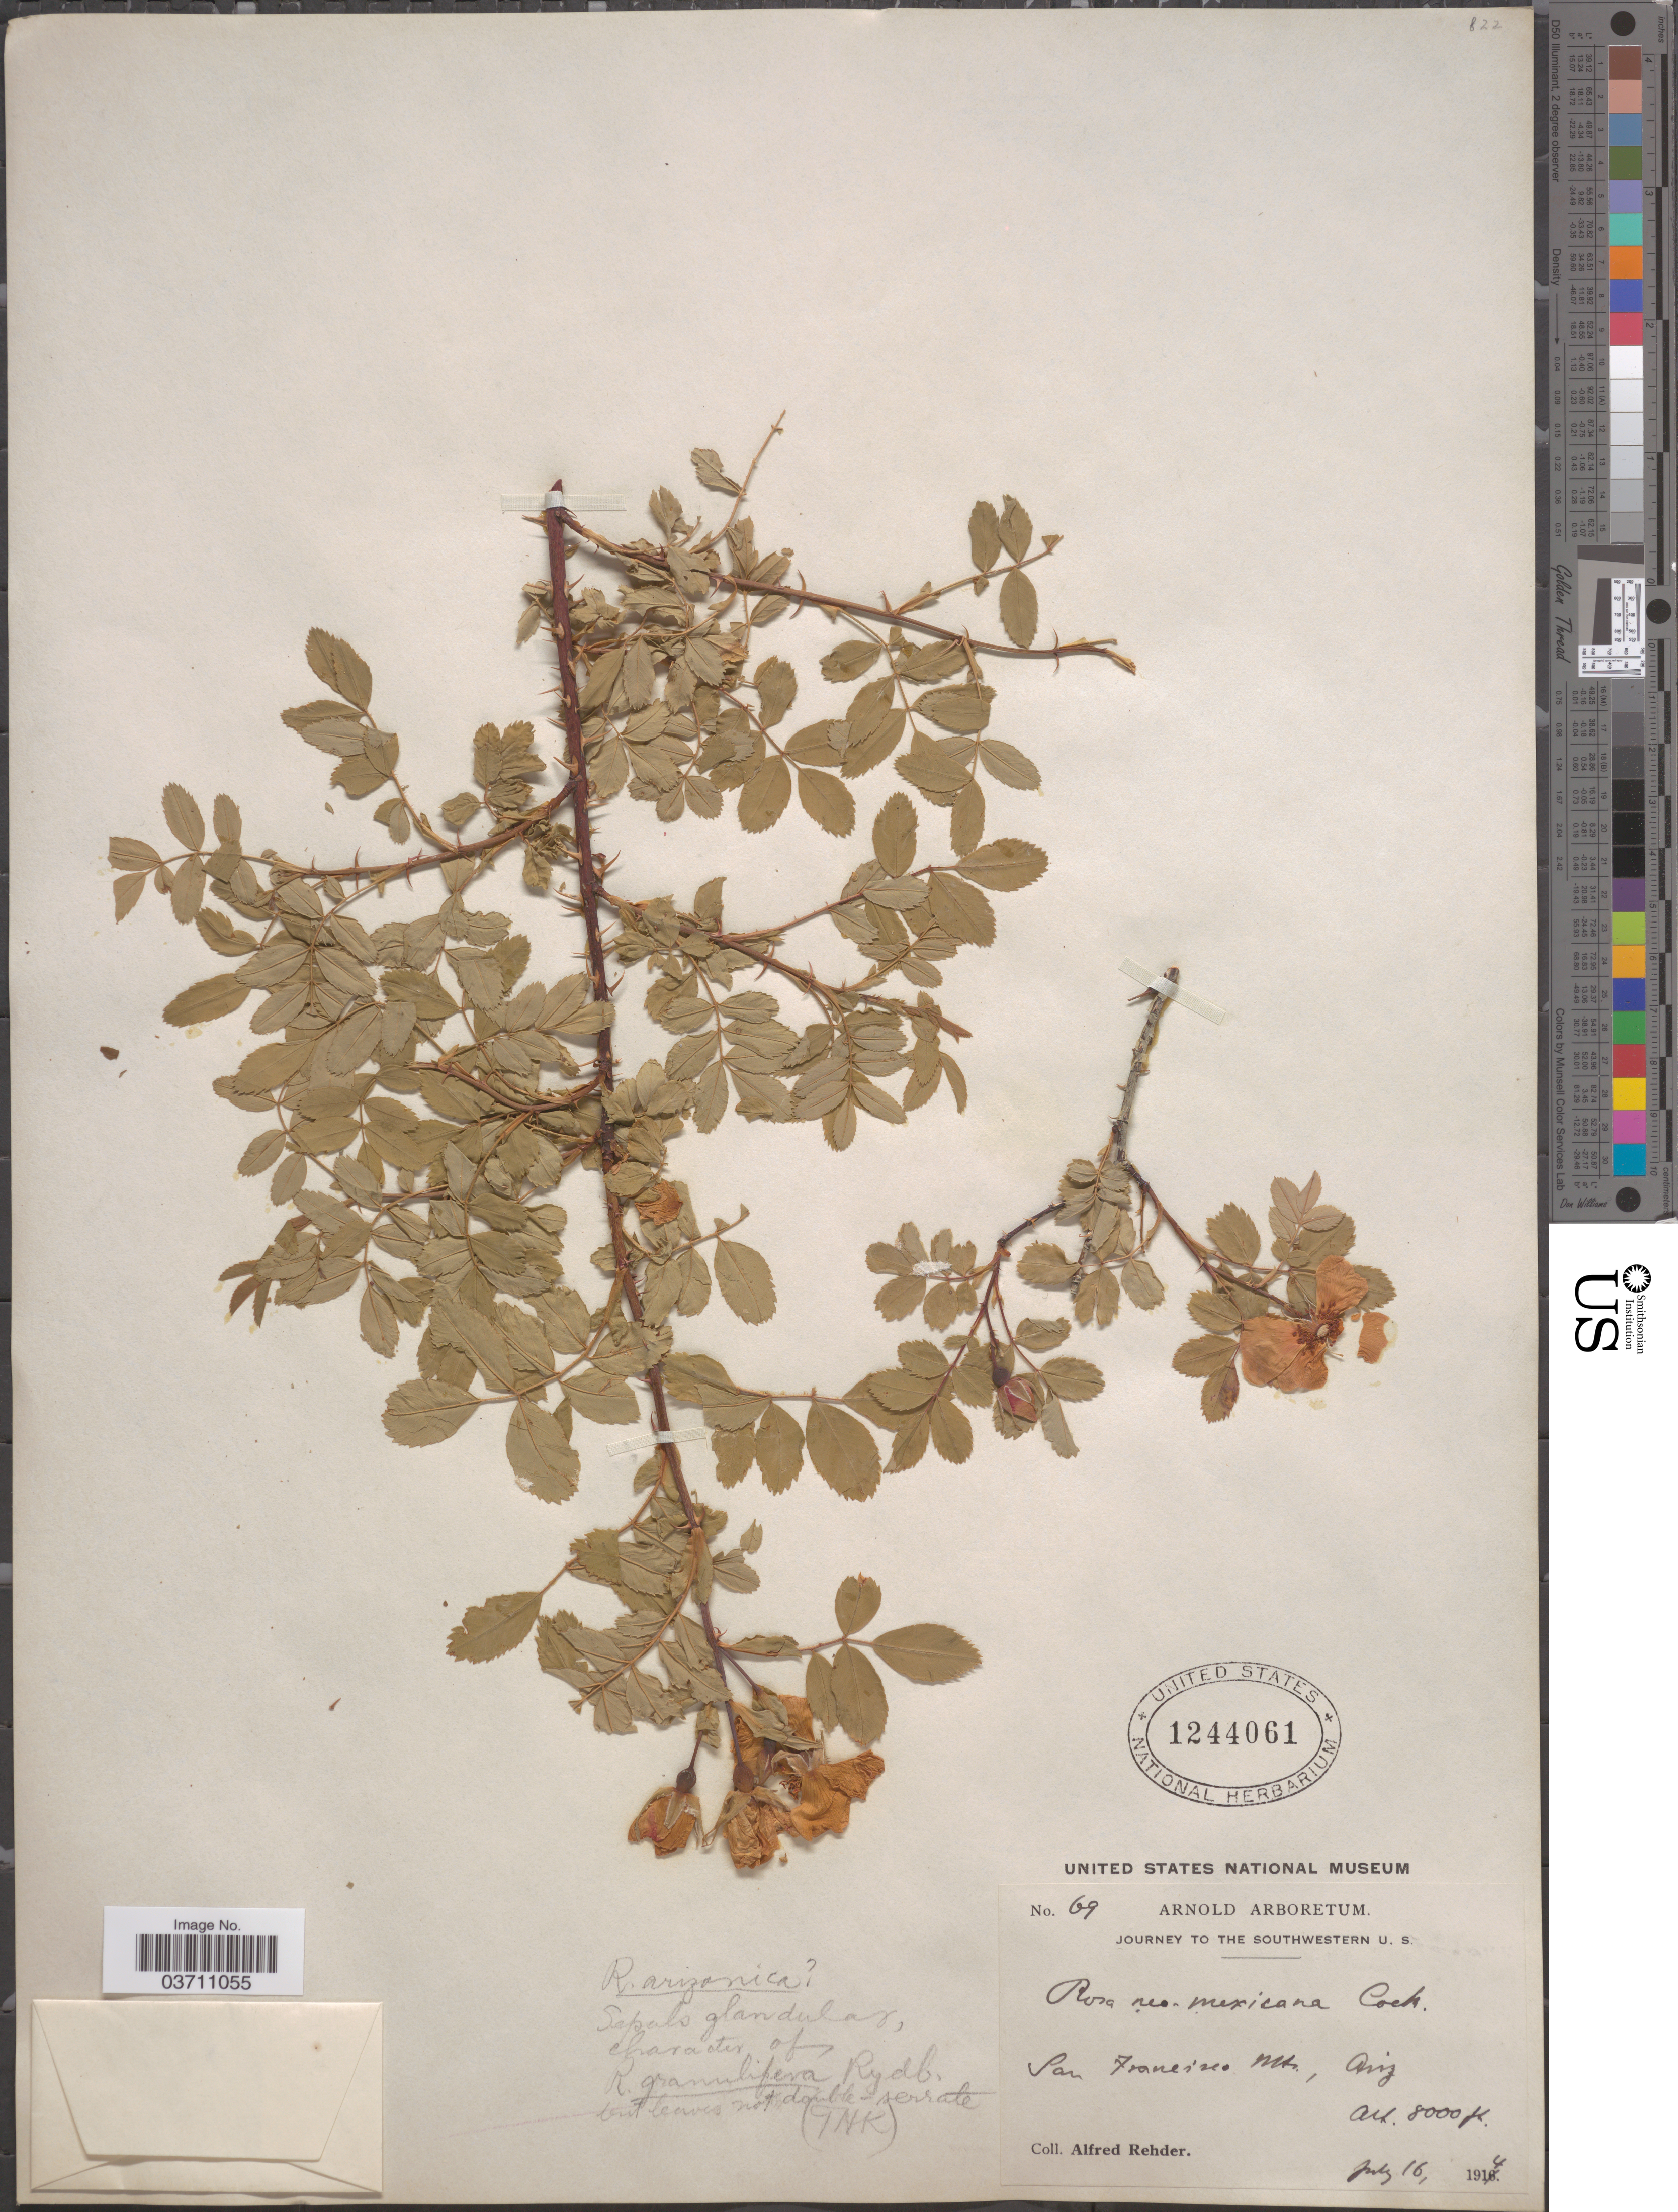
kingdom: Plantae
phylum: Tracheophyta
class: Magnoliopsida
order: Rosales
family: Rosaceae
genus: Rosa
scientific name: Rosa granulifera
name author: Rydb.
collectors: A. Rehder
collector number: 69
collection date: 1914-07-16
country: United States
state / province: Arizona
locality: The Southwestern U.S. San Francisco Mts.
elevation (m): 2438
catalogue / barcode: US 1244061